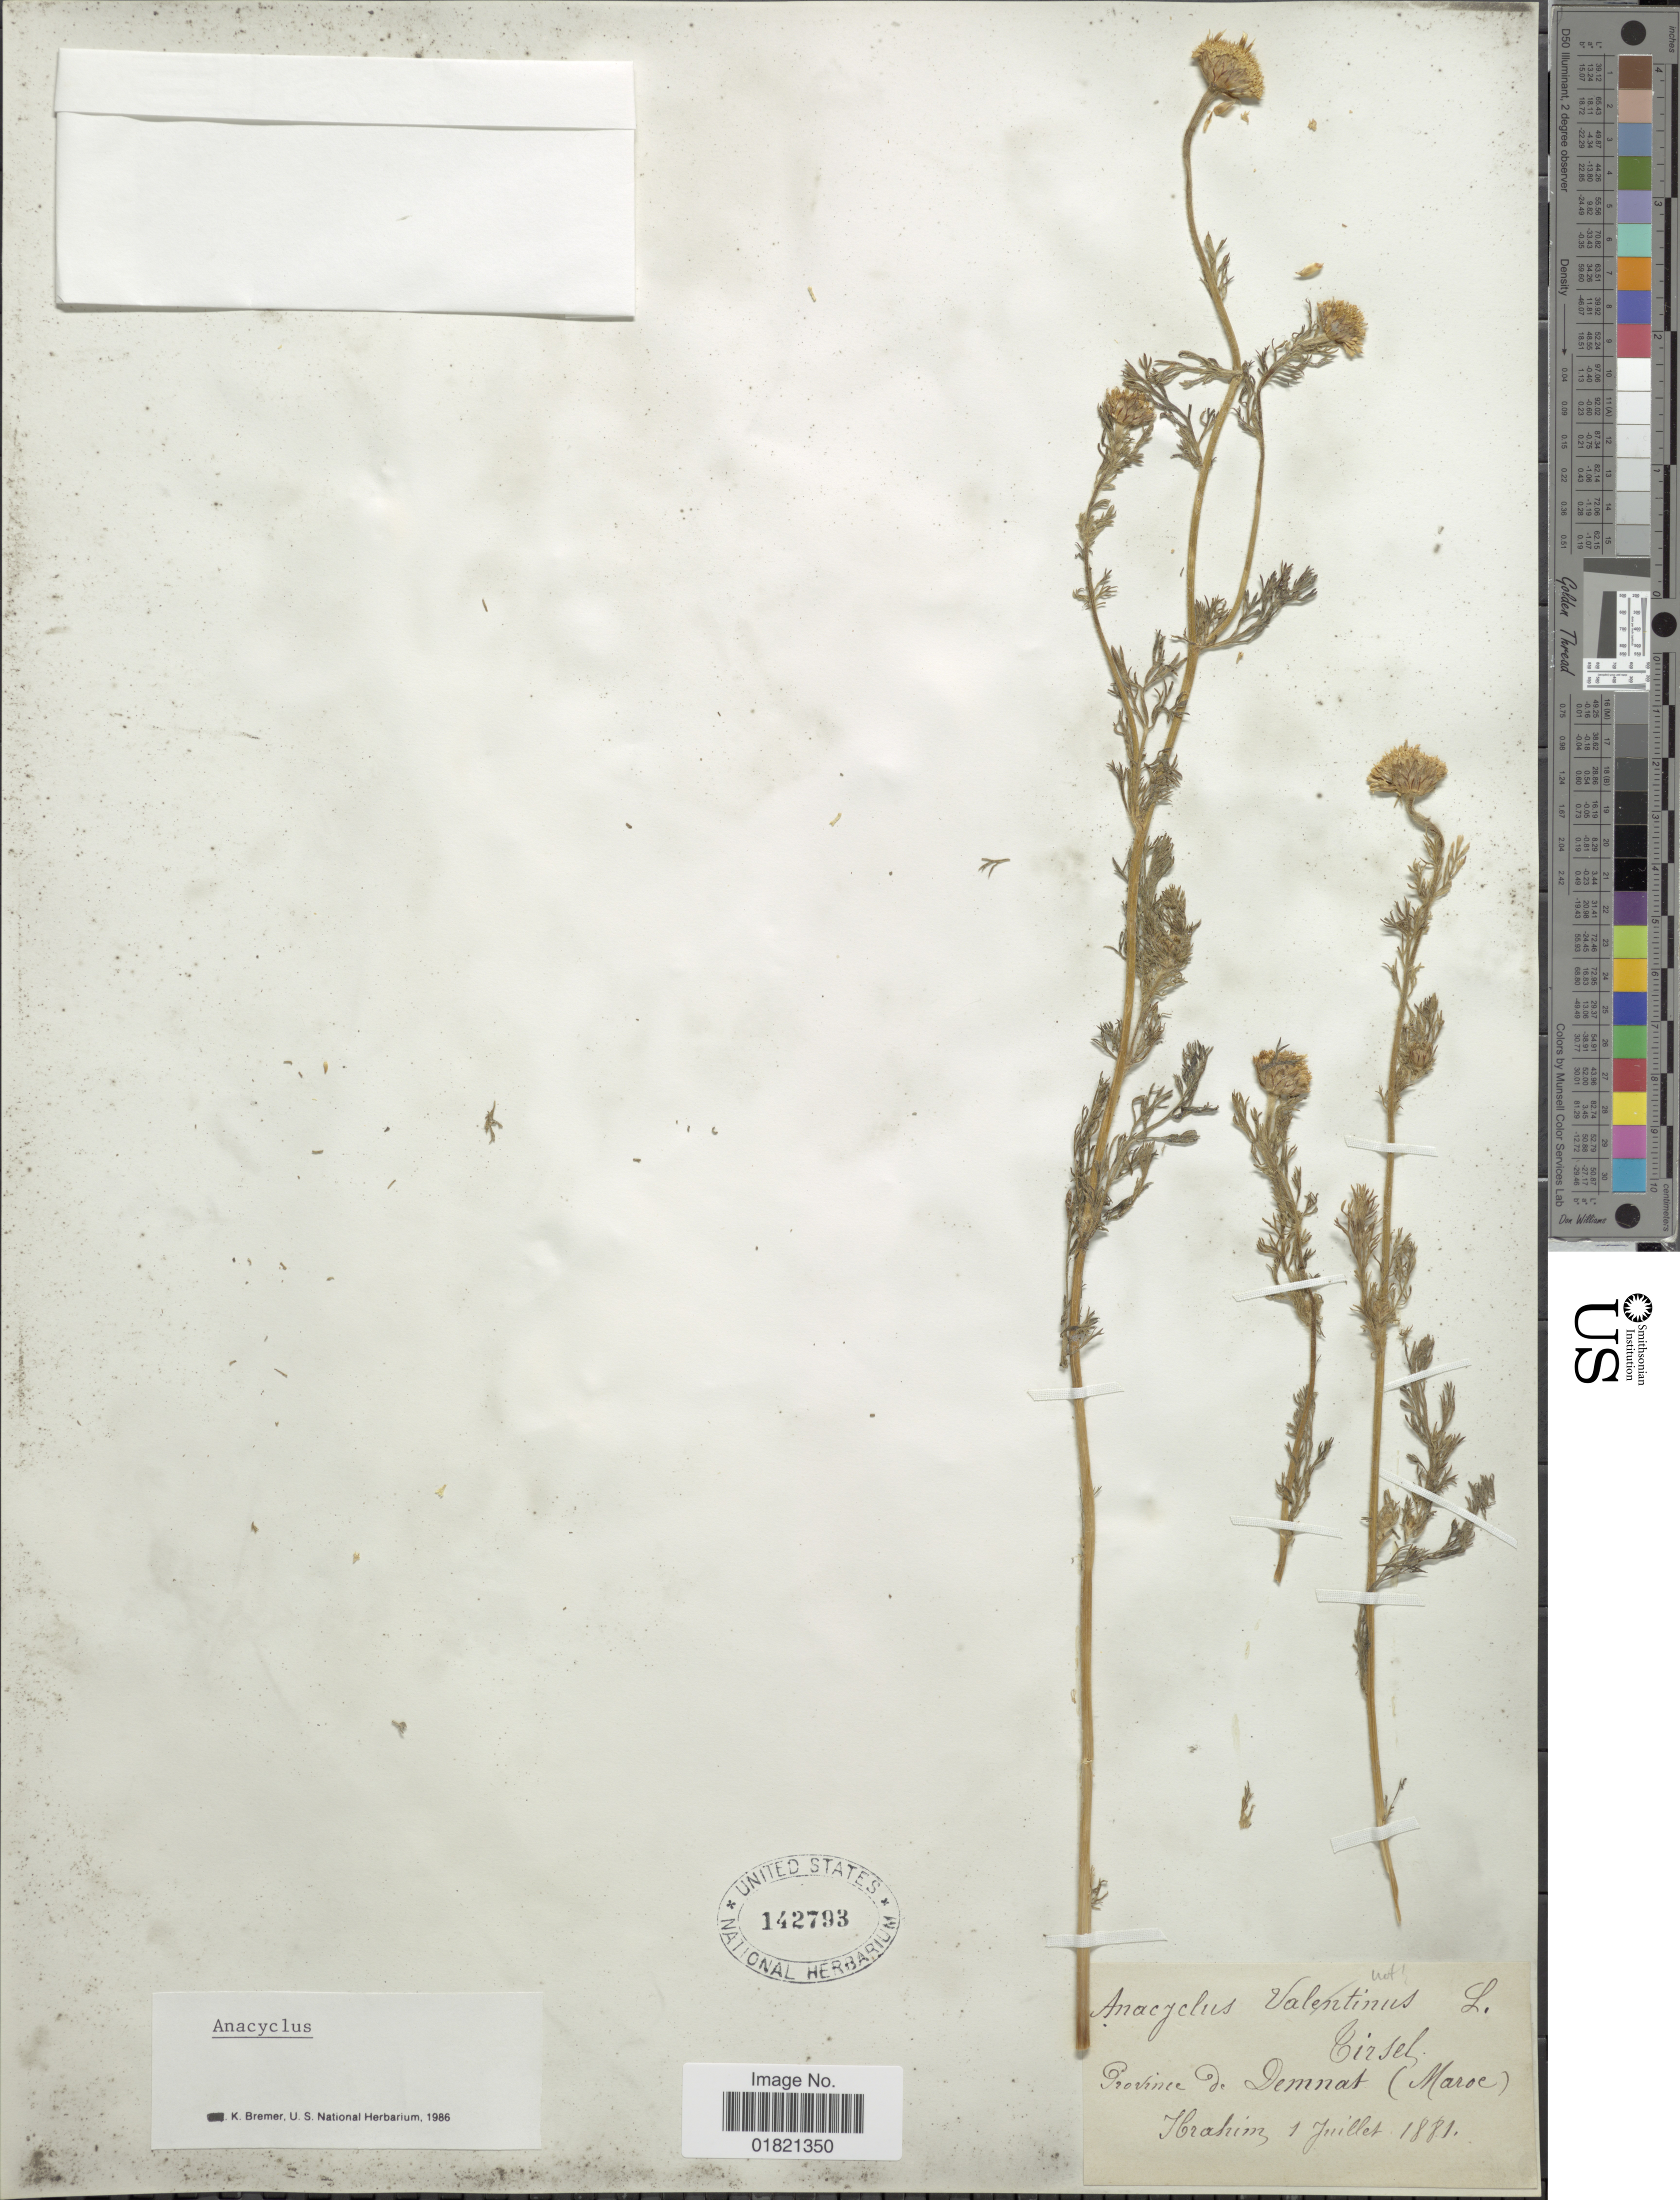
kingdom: Plantae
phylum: Tracheophyta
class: Magnoliopsida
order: Asterales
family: Asteraceae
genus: Anacyclus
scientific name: Anacyclus sp.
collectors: -. Ibrahim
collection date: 1881-07-01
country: Morocco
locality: Province de Demnat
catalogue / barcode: US 142793